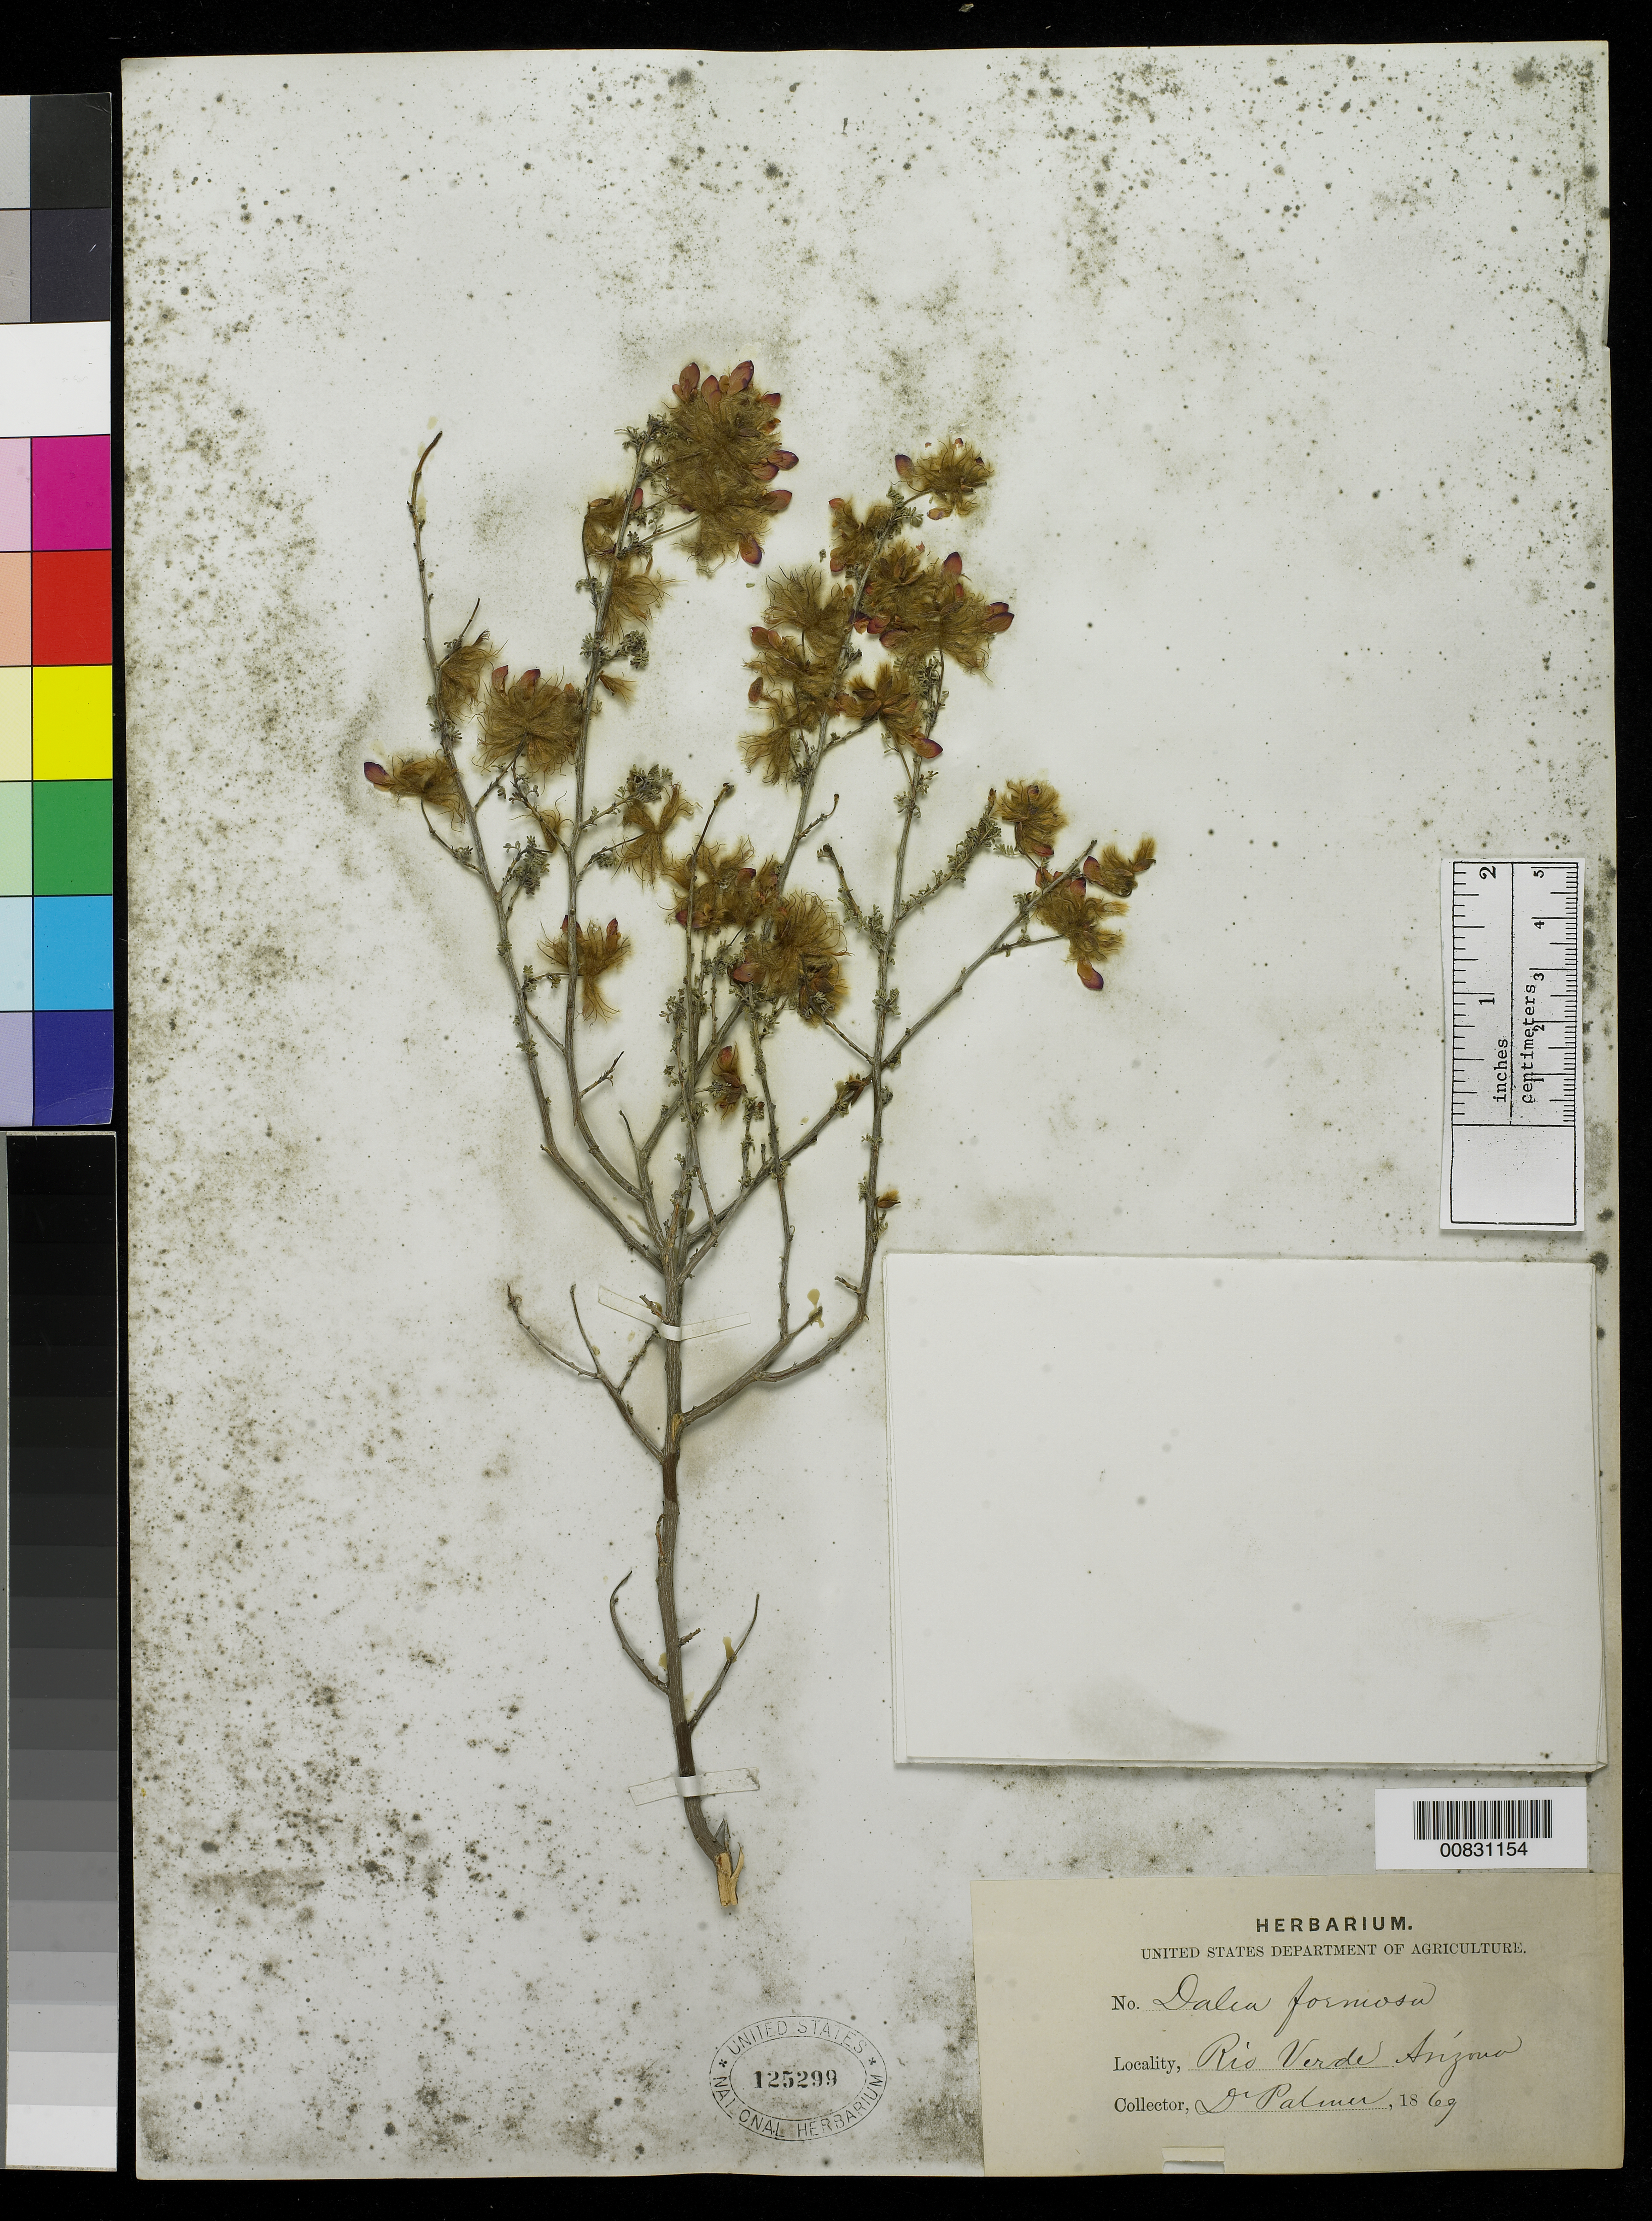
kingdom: Plantae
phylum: Tracheophyta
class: Magnoliopsida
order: Fabales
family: Fabaceae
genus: Dalea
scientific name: Dalea formosa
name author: Torr.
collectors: E. Palmer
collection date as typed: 1869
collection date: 1869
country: United States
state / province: Arizona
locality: Rio Verde, Arizona.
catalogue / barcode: US 125299